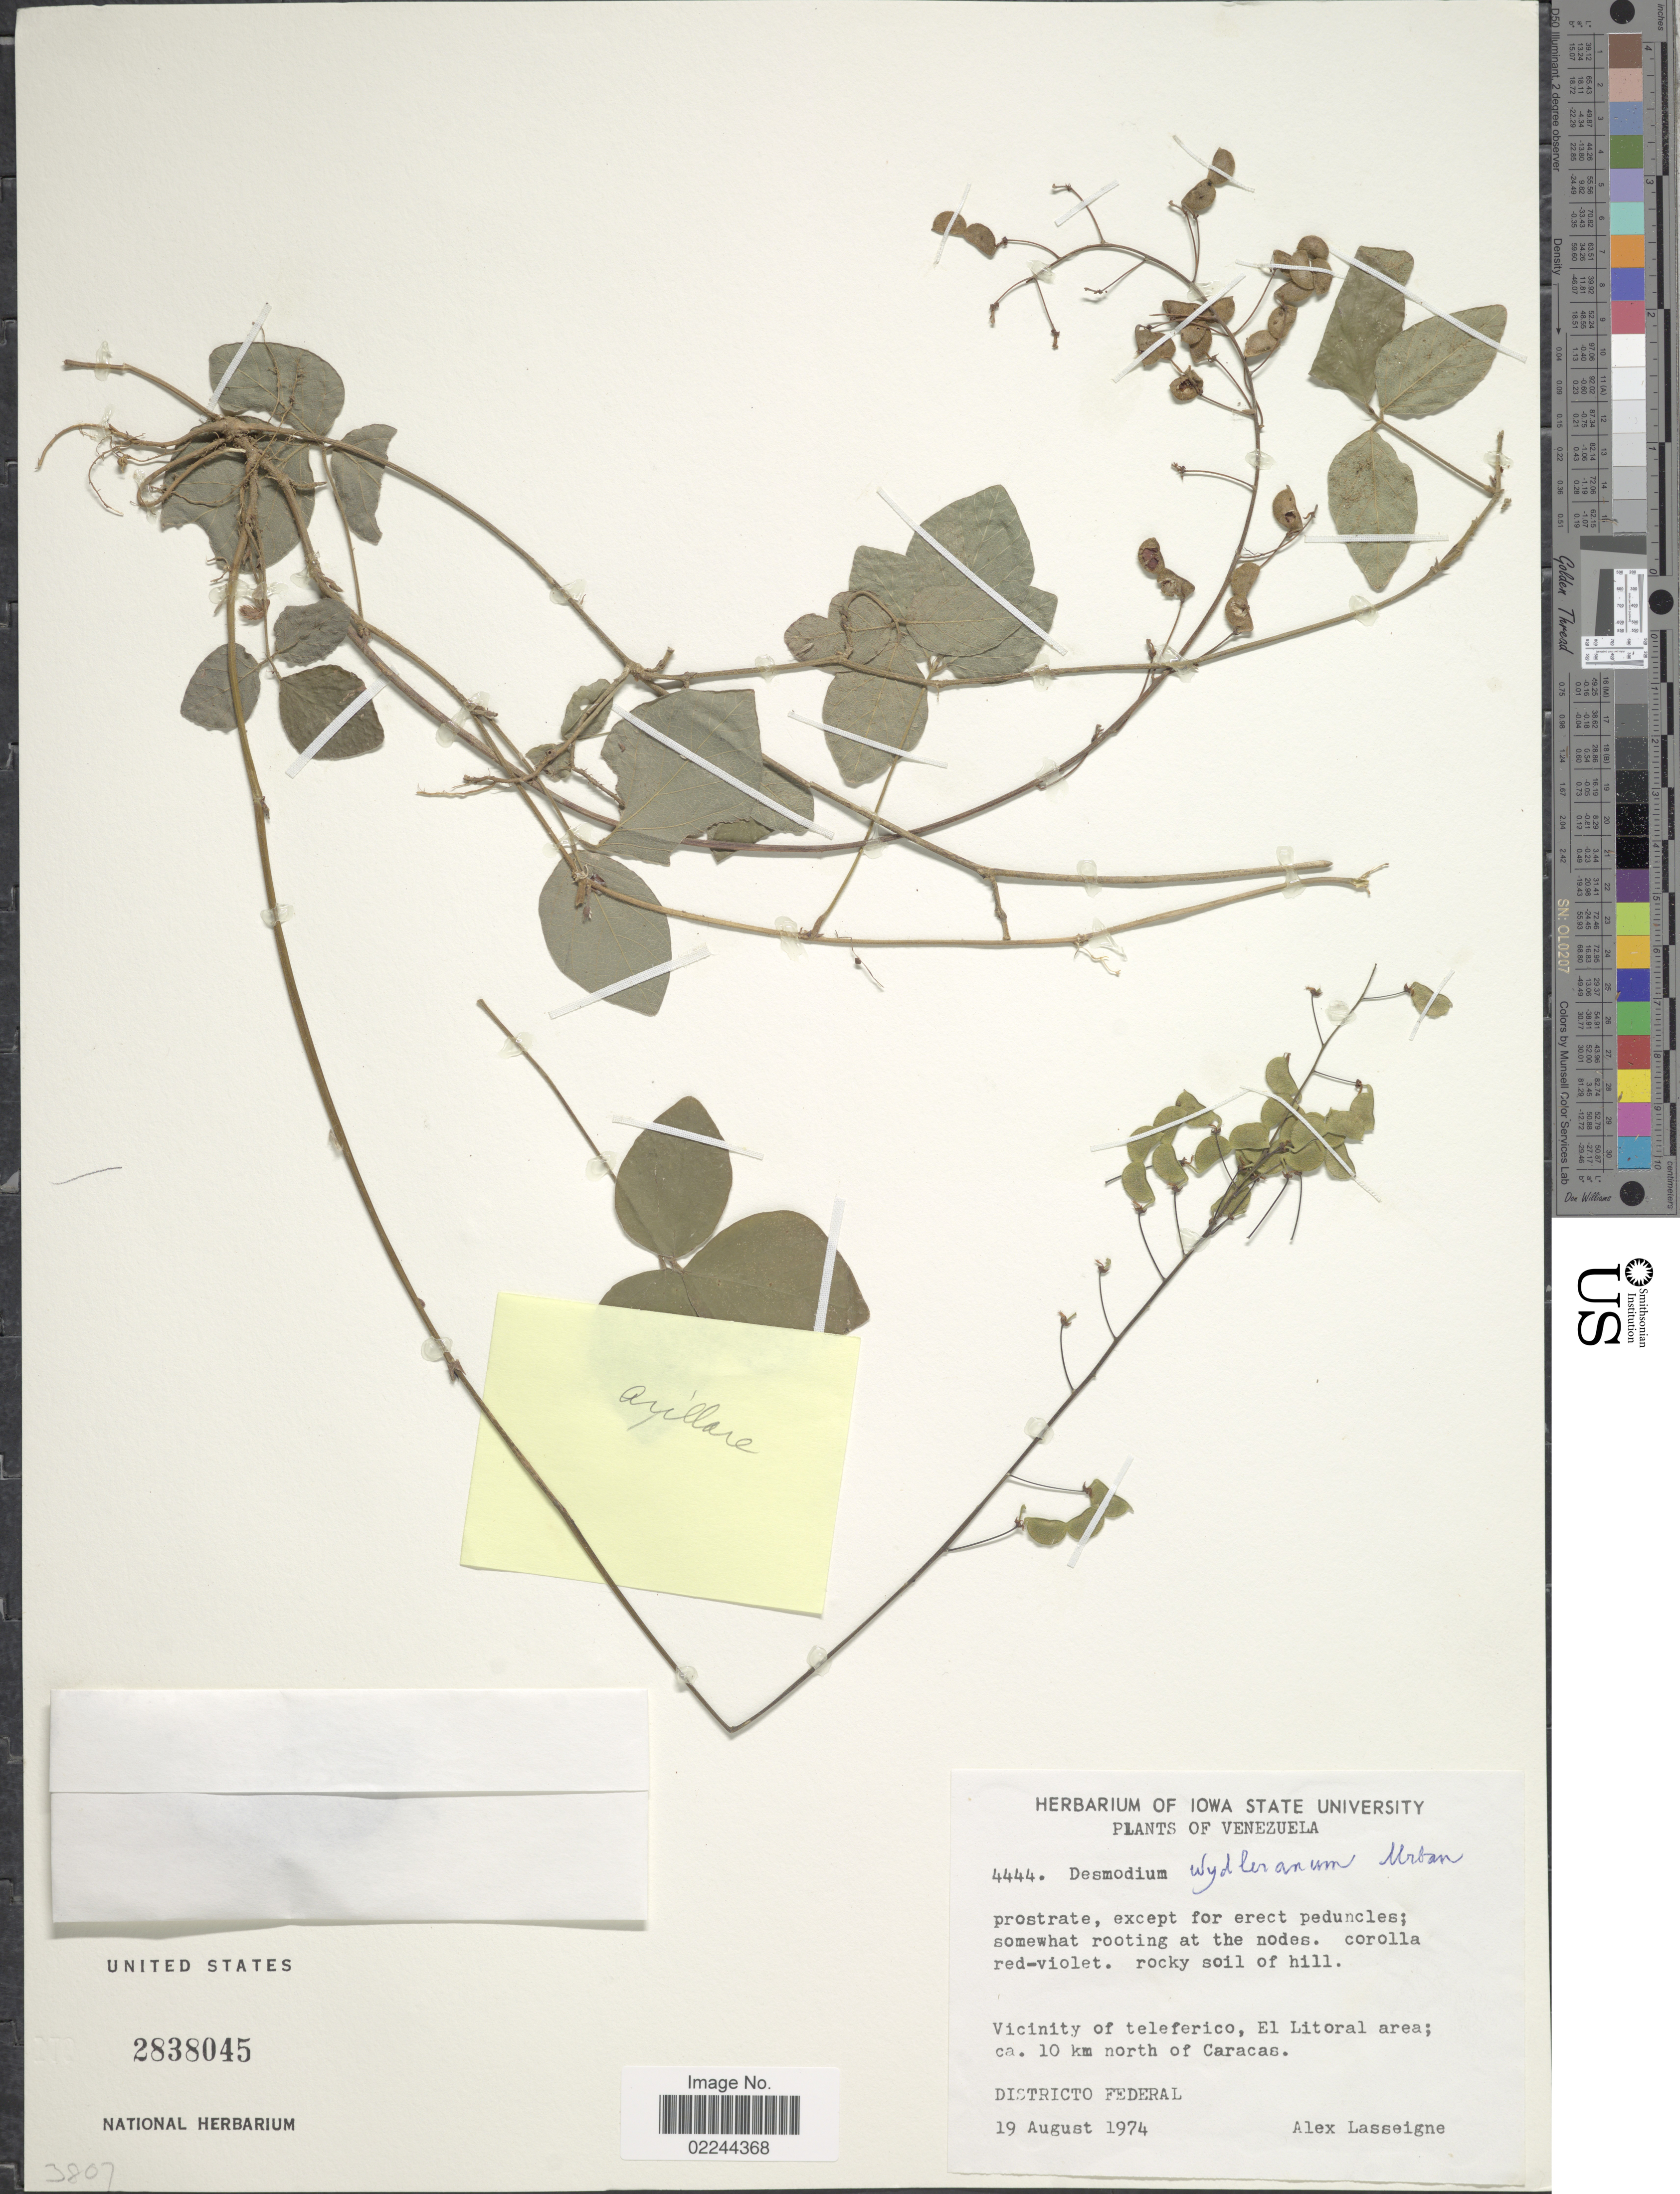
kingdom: Plantae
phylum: Tracheophyta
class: Magnoliopsida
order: Fabales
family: Fabaceae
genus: Desmodium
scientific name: Desmodium axillare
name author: (Sw.) DC.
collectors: A. Lasseigne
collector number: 4444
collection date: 1974-08-19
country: Venezuela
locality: Vicinity of teleferico, El Litoral area; ca. 10 km north of Caracas. Distrito Federal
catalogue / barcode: US 2838045